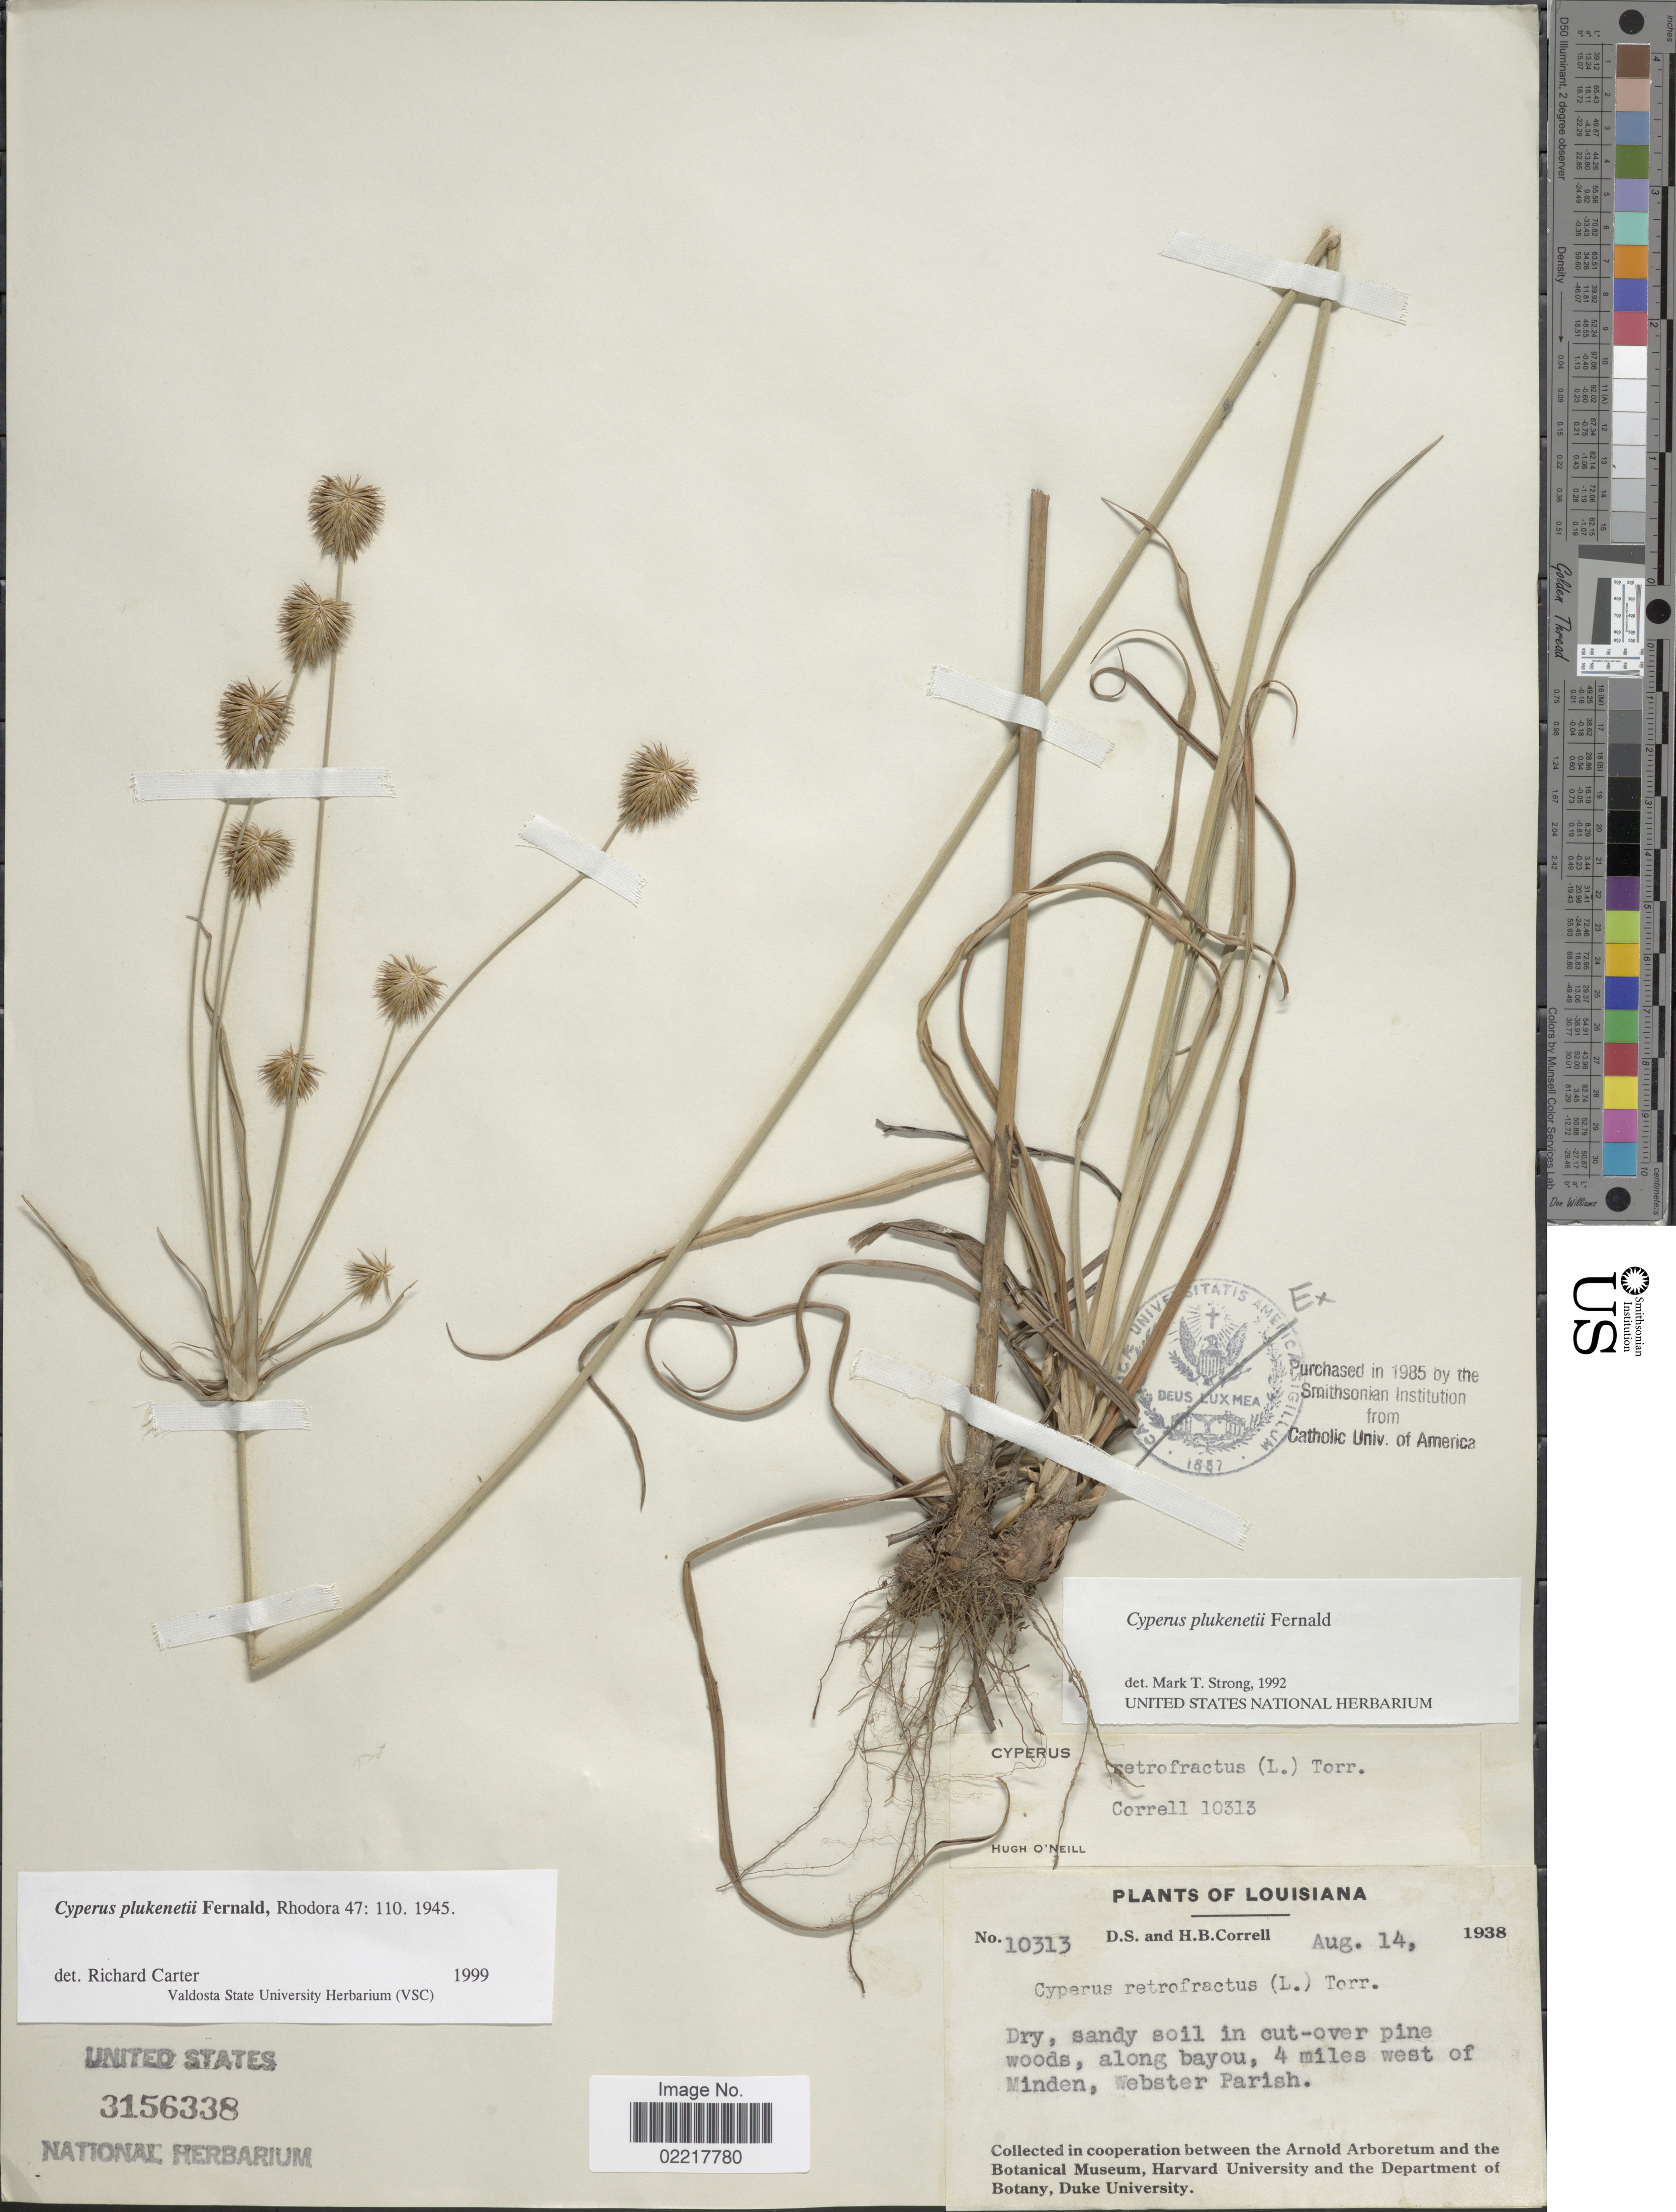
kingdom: Plantae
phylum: Tracheophyta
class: Liliopsida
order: Poales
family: Cyperaceae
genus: Cyperus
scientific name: Cyperus plukenetii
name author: Fernald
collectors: D. S. Correll & H. Correll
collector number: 10313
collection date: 1938-08-14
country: United States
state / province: Louisiana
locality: Along bayou, 4 miles west of Minden, Webster Parish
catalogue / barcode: US 315633